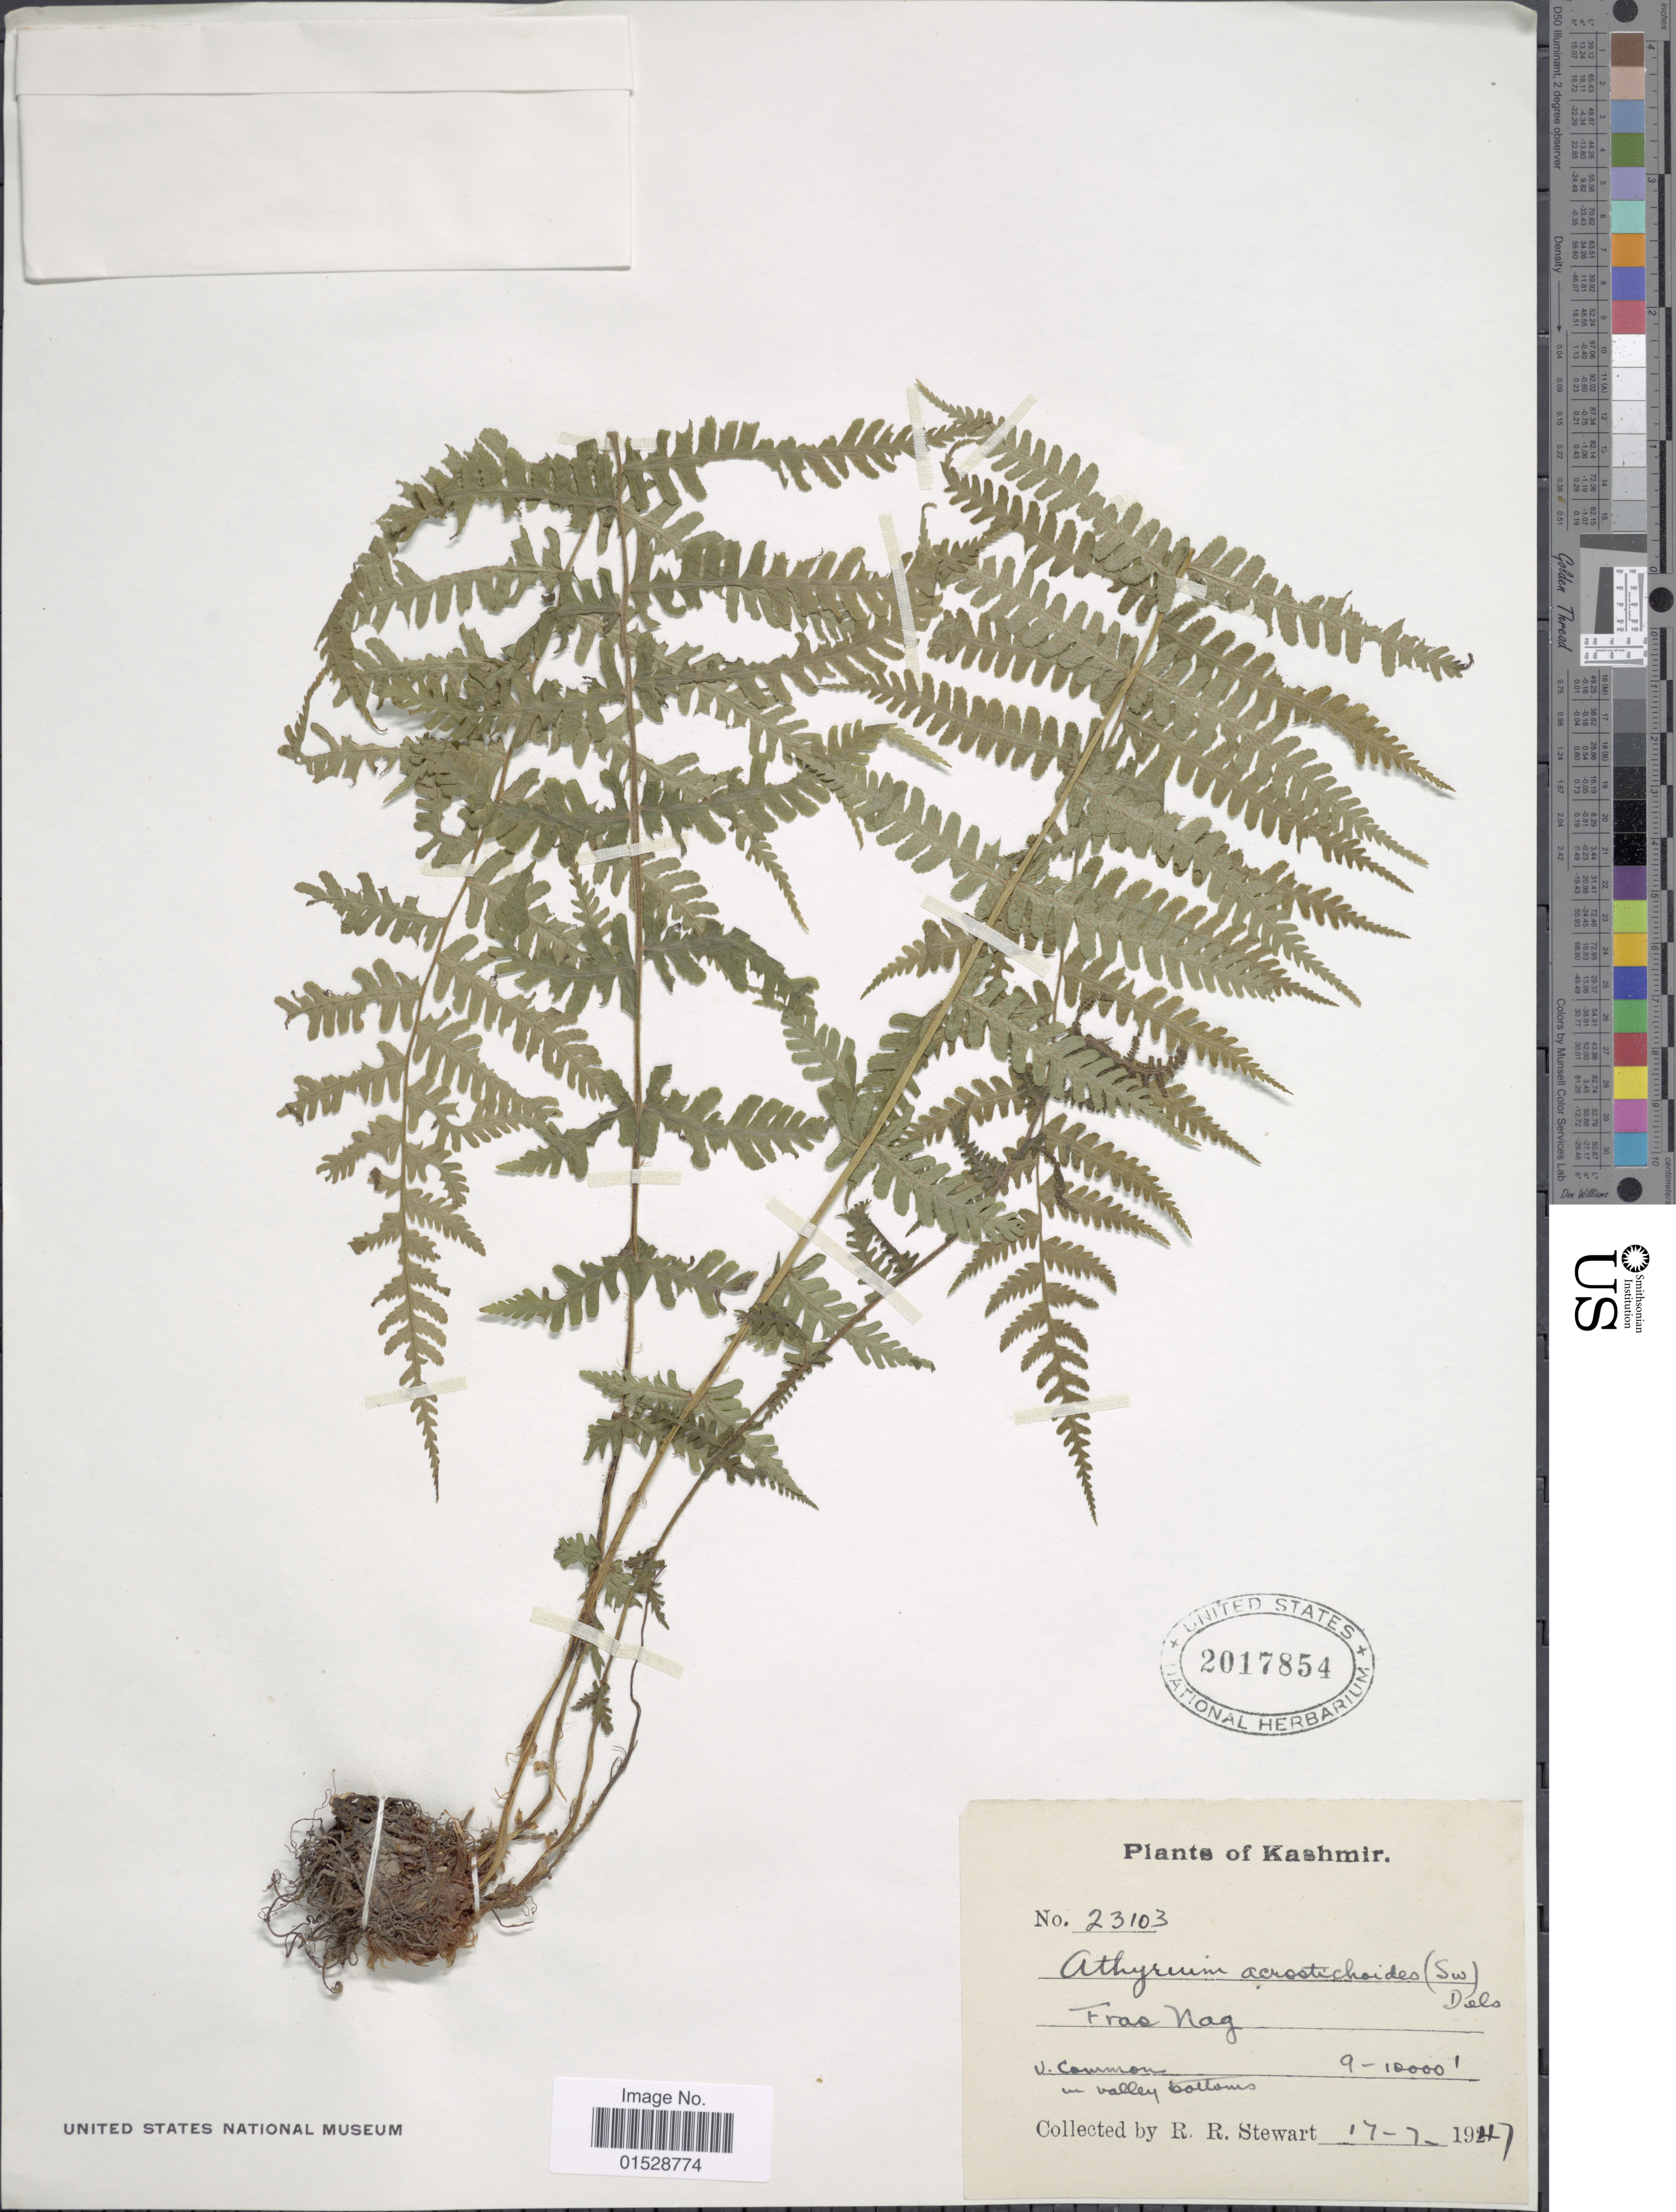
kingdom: Plantae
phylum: Tracheophyta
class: Polypodiopsida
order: Polypodiales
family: Athyriaceae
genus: Deparia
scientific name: Deparia acrostichoides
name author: (Sw.) M. Kato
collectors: R. R. Stewart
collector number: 23103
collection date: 1947-07-17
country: India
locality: Kashmir, Fras Nag.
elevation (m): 2743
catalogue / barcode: US 2017854